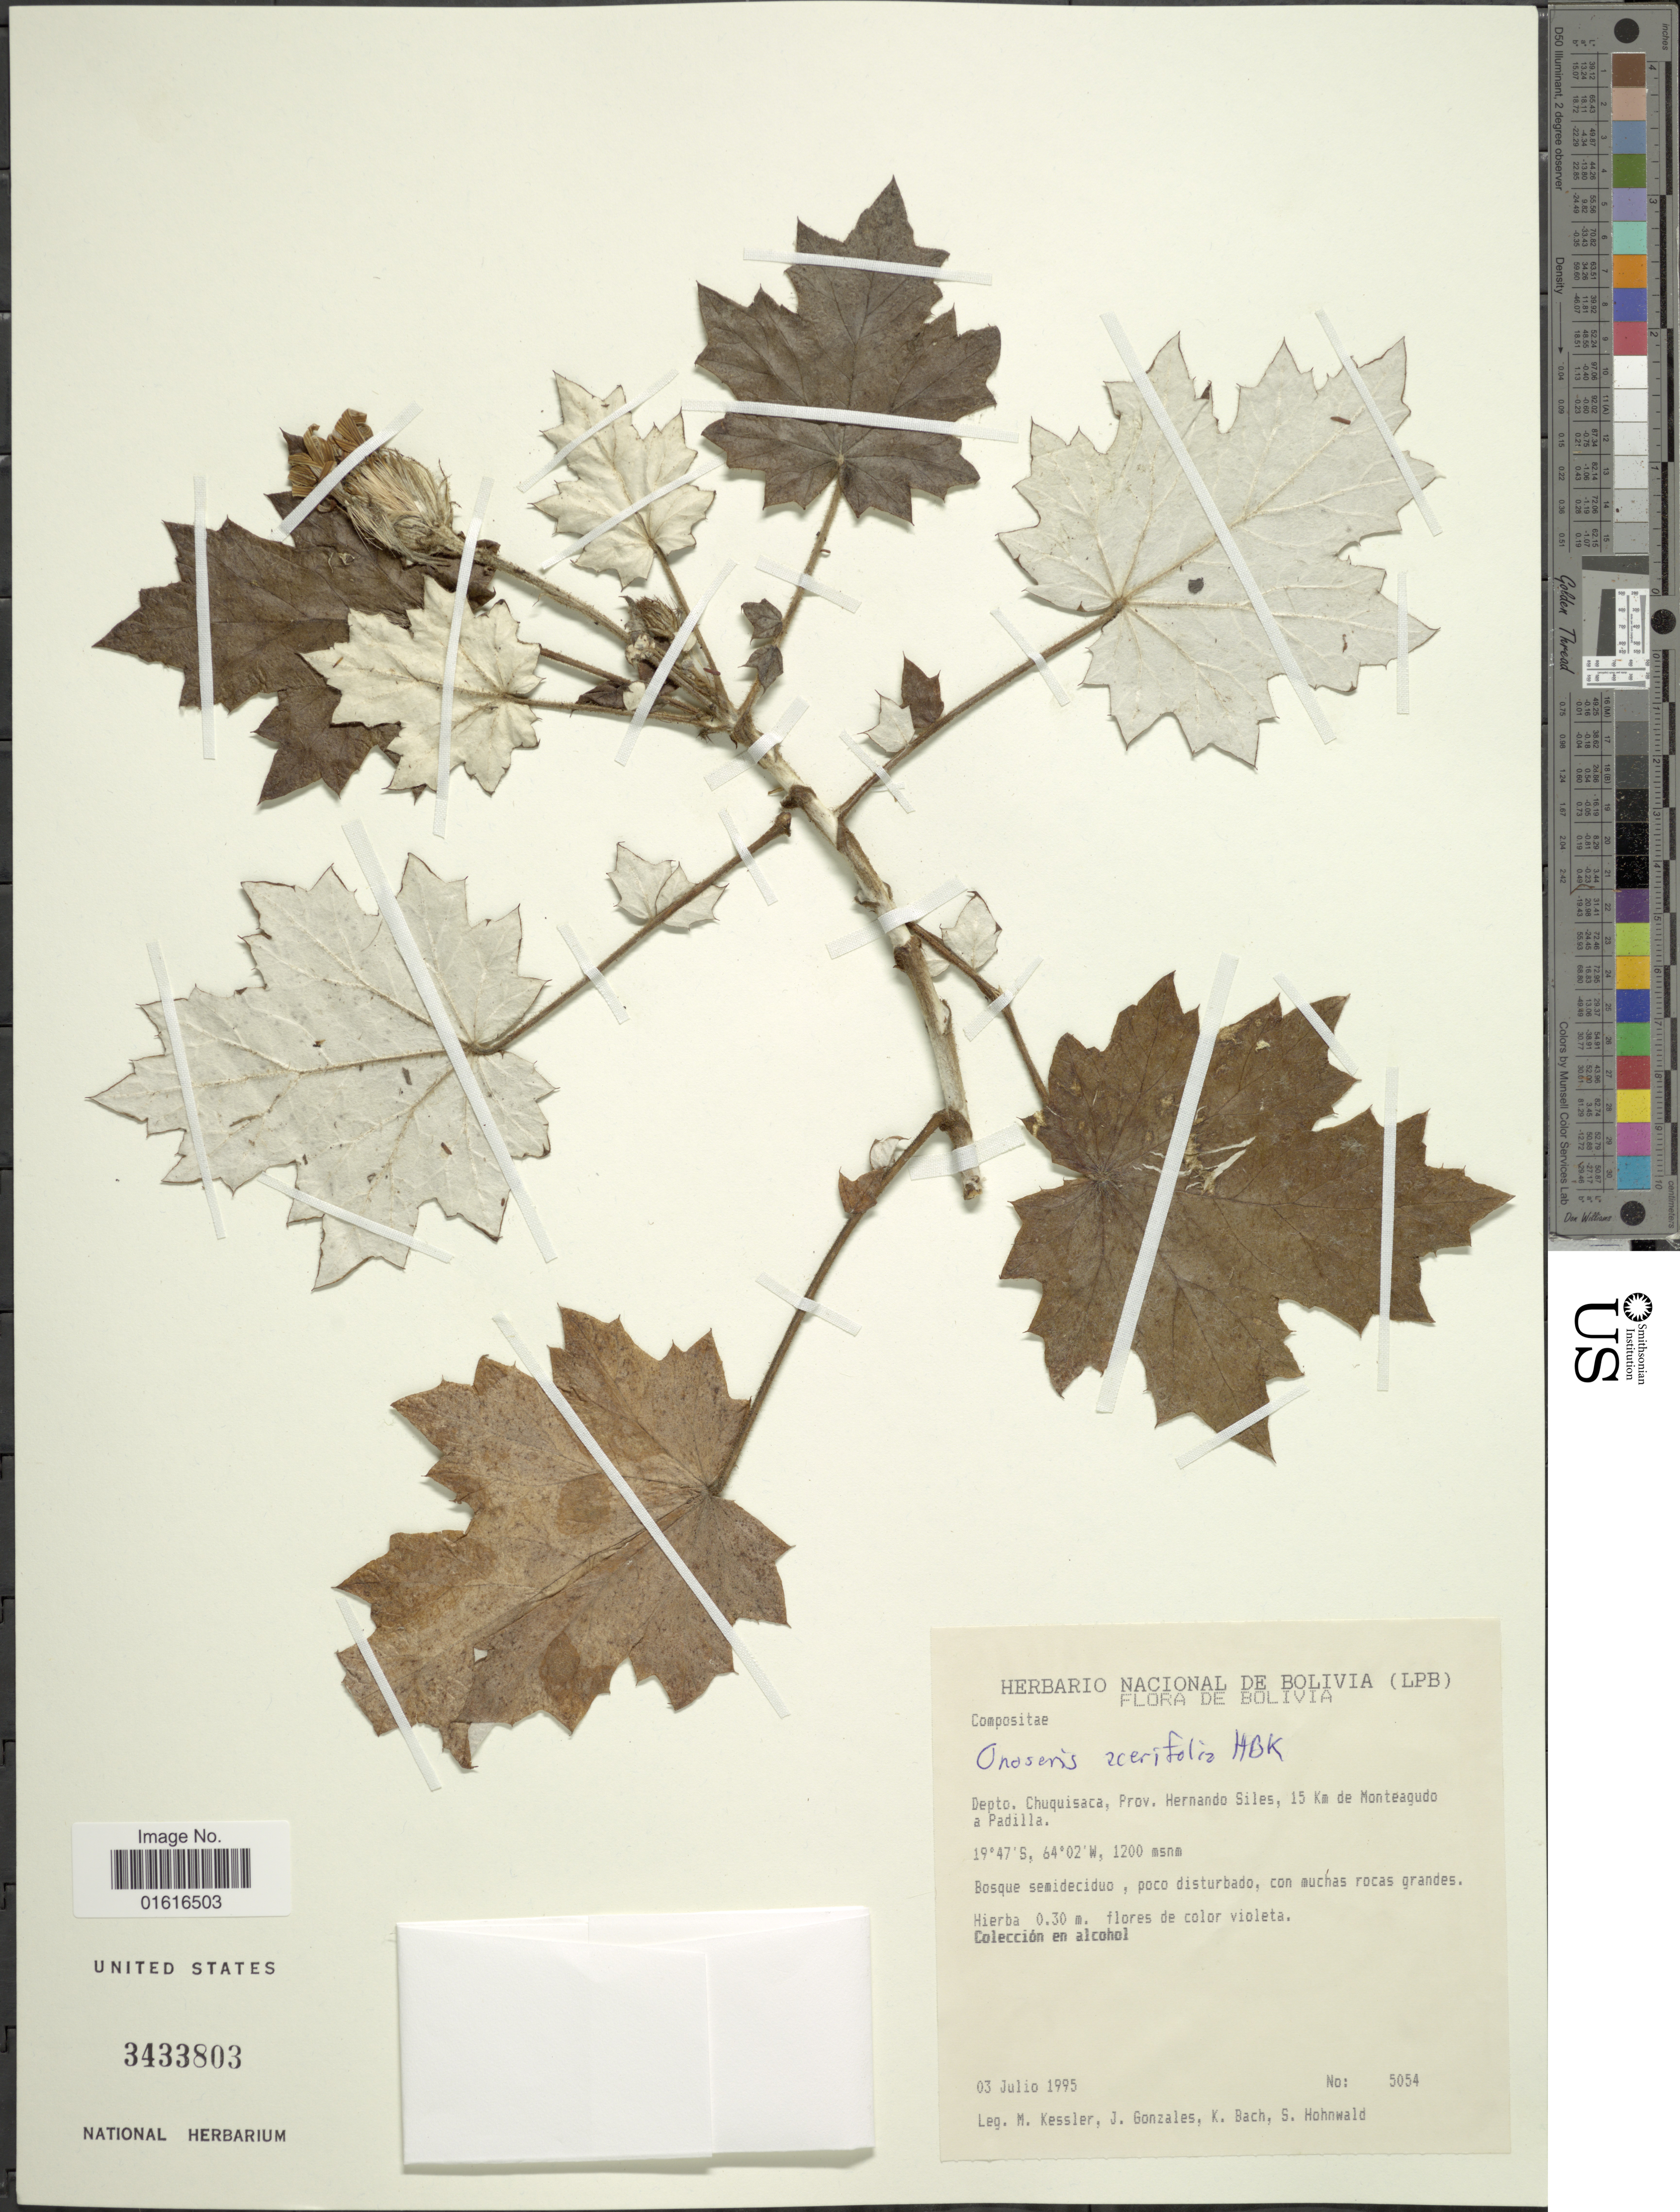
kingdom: Plantae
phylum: Tracheophyta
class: Magnoliopsida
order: Asterales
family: Asteraceae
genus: Onoseris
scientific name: Onoseris acerifolia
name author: Kunth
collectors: M. Kessler, J. Gonzales, K. Bach & S. Hohnwald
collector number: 5054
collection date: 1995-07-03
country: Bolivia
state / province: Chuquisaca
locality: Prov. Hernando Siles, 15 km de Montegudo a Padilla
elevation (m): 1200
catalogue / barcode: US 3433803